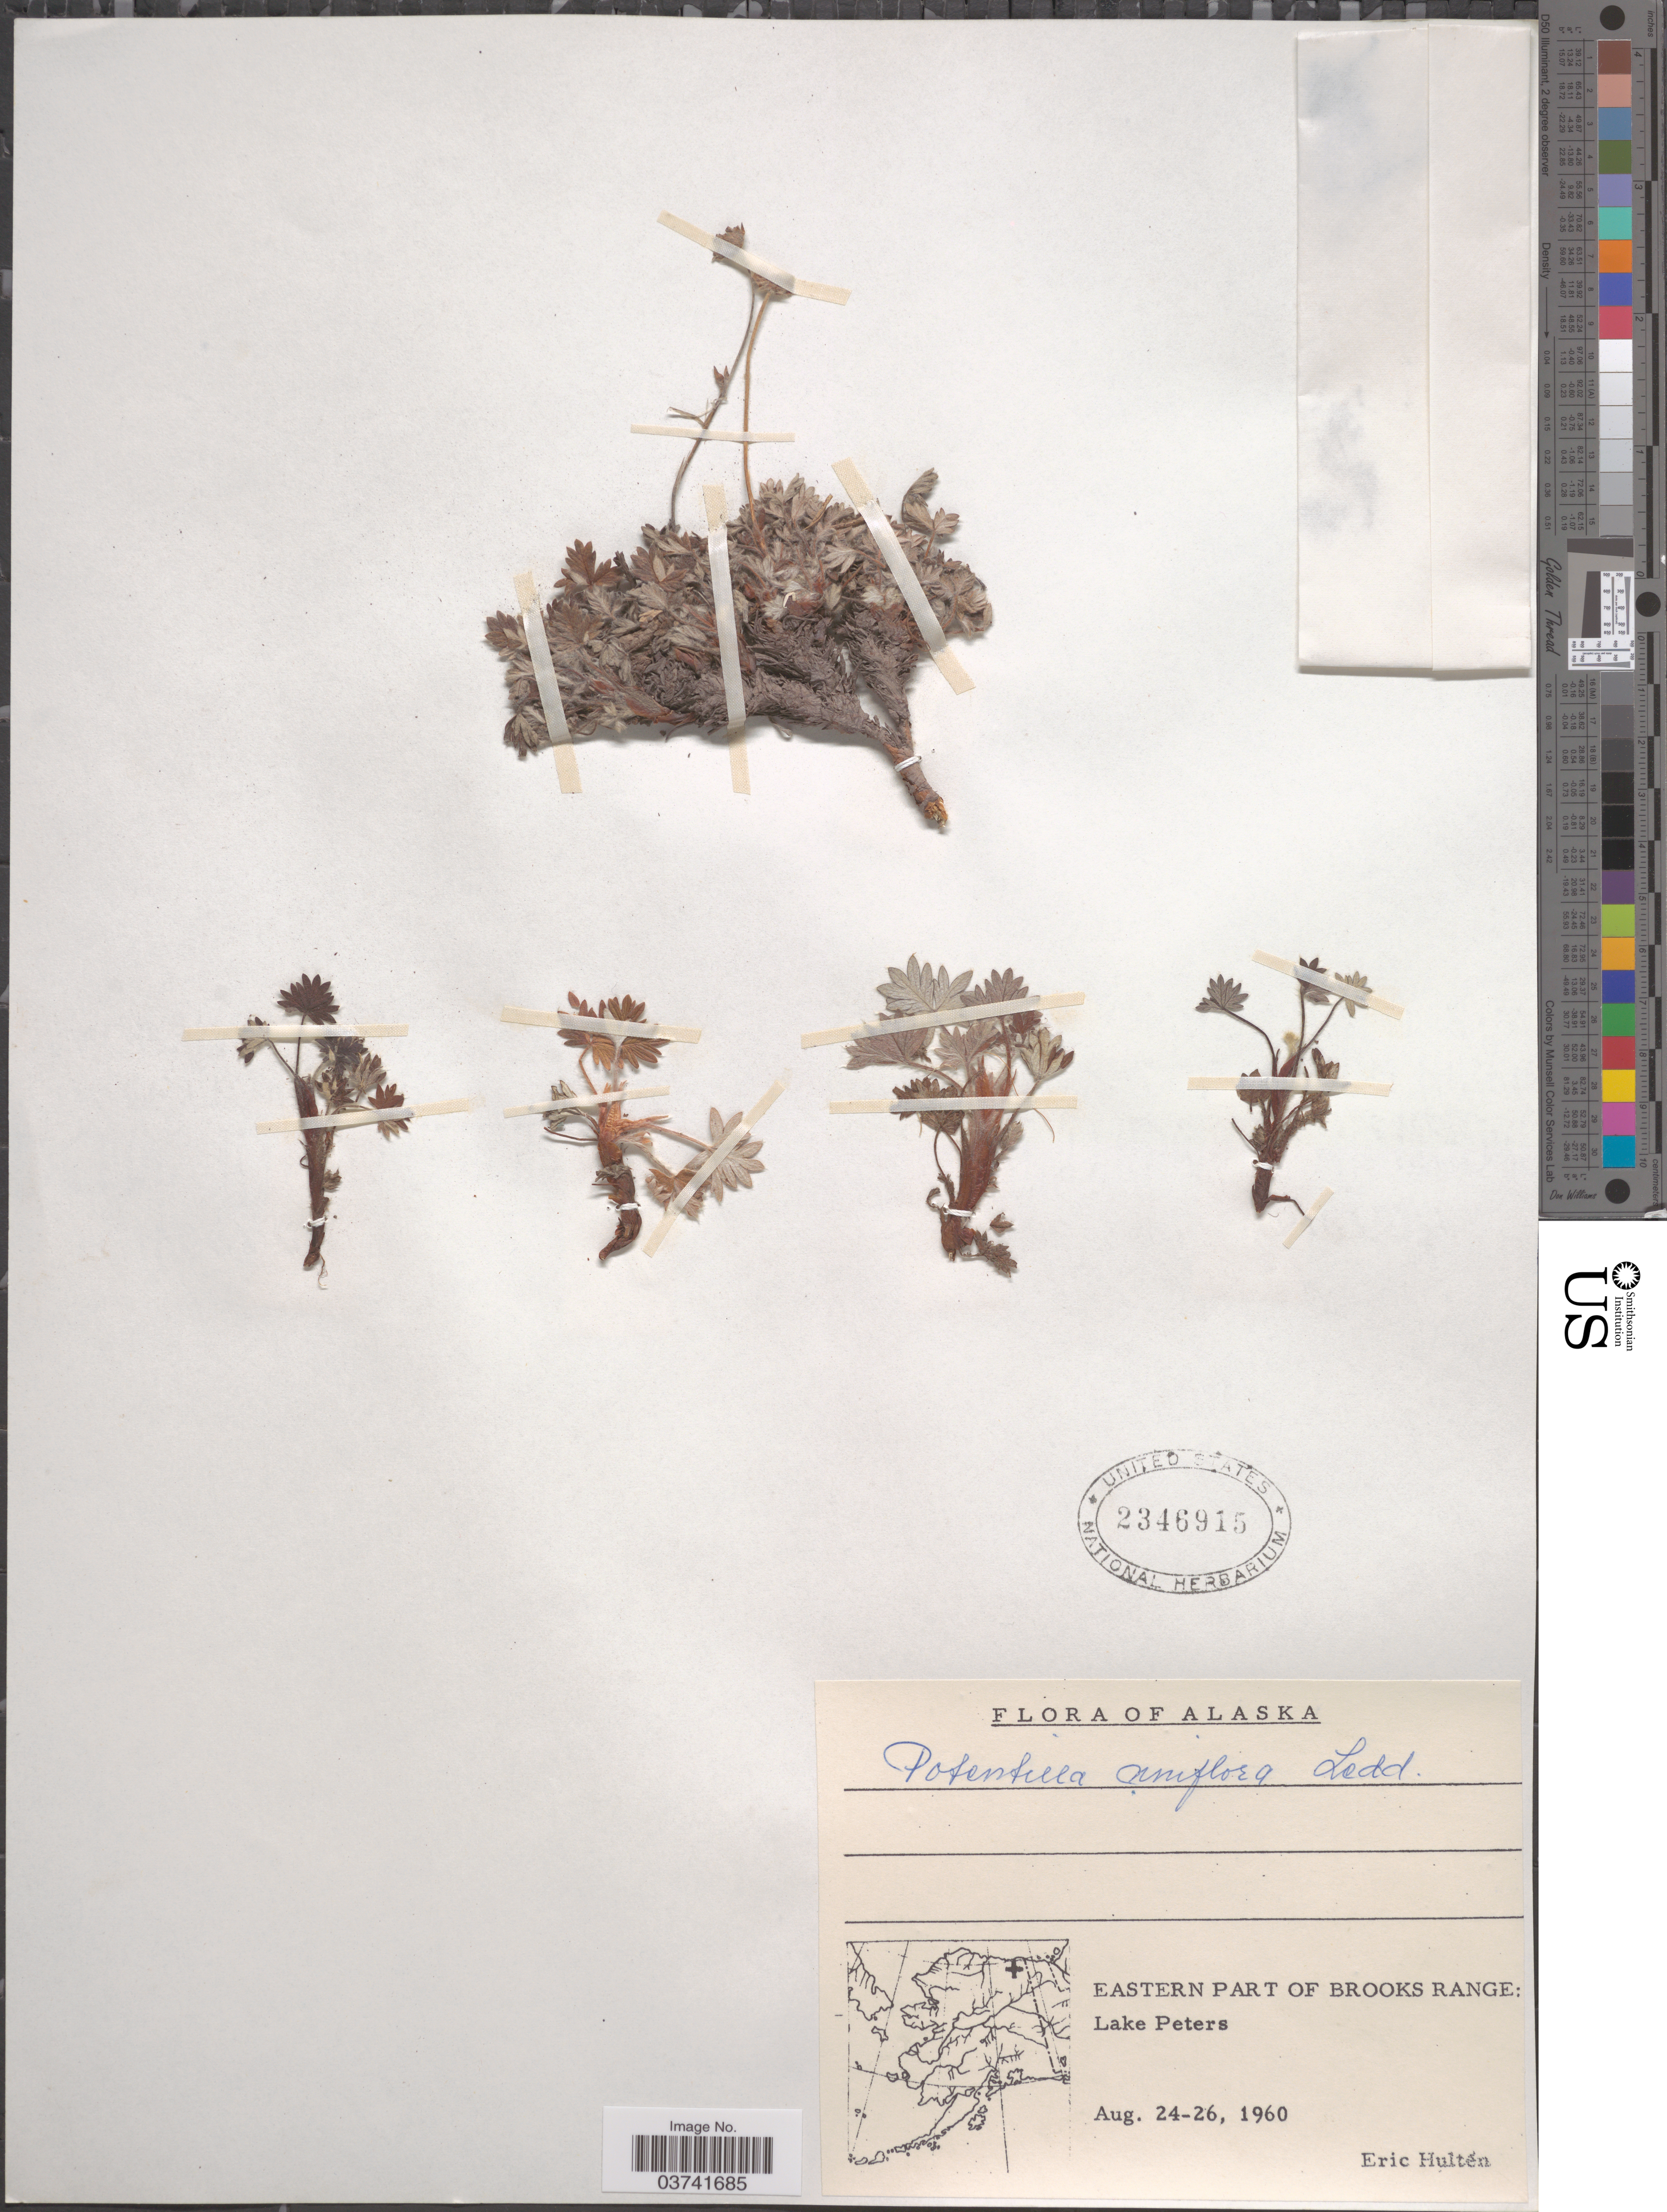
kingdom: Plantae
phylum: Tracheophyta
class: Magnoliopsida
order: Rosales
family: Rosaceae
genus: Potentilla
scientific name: Potentilla uniflora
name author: Ledeb.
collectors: E. G. Hultén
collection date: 1960-08-24/1960-08-26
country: United States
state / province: Alaska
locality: Eastern Part of Brooks Range: Lake Peters.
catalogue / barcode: US 2346915